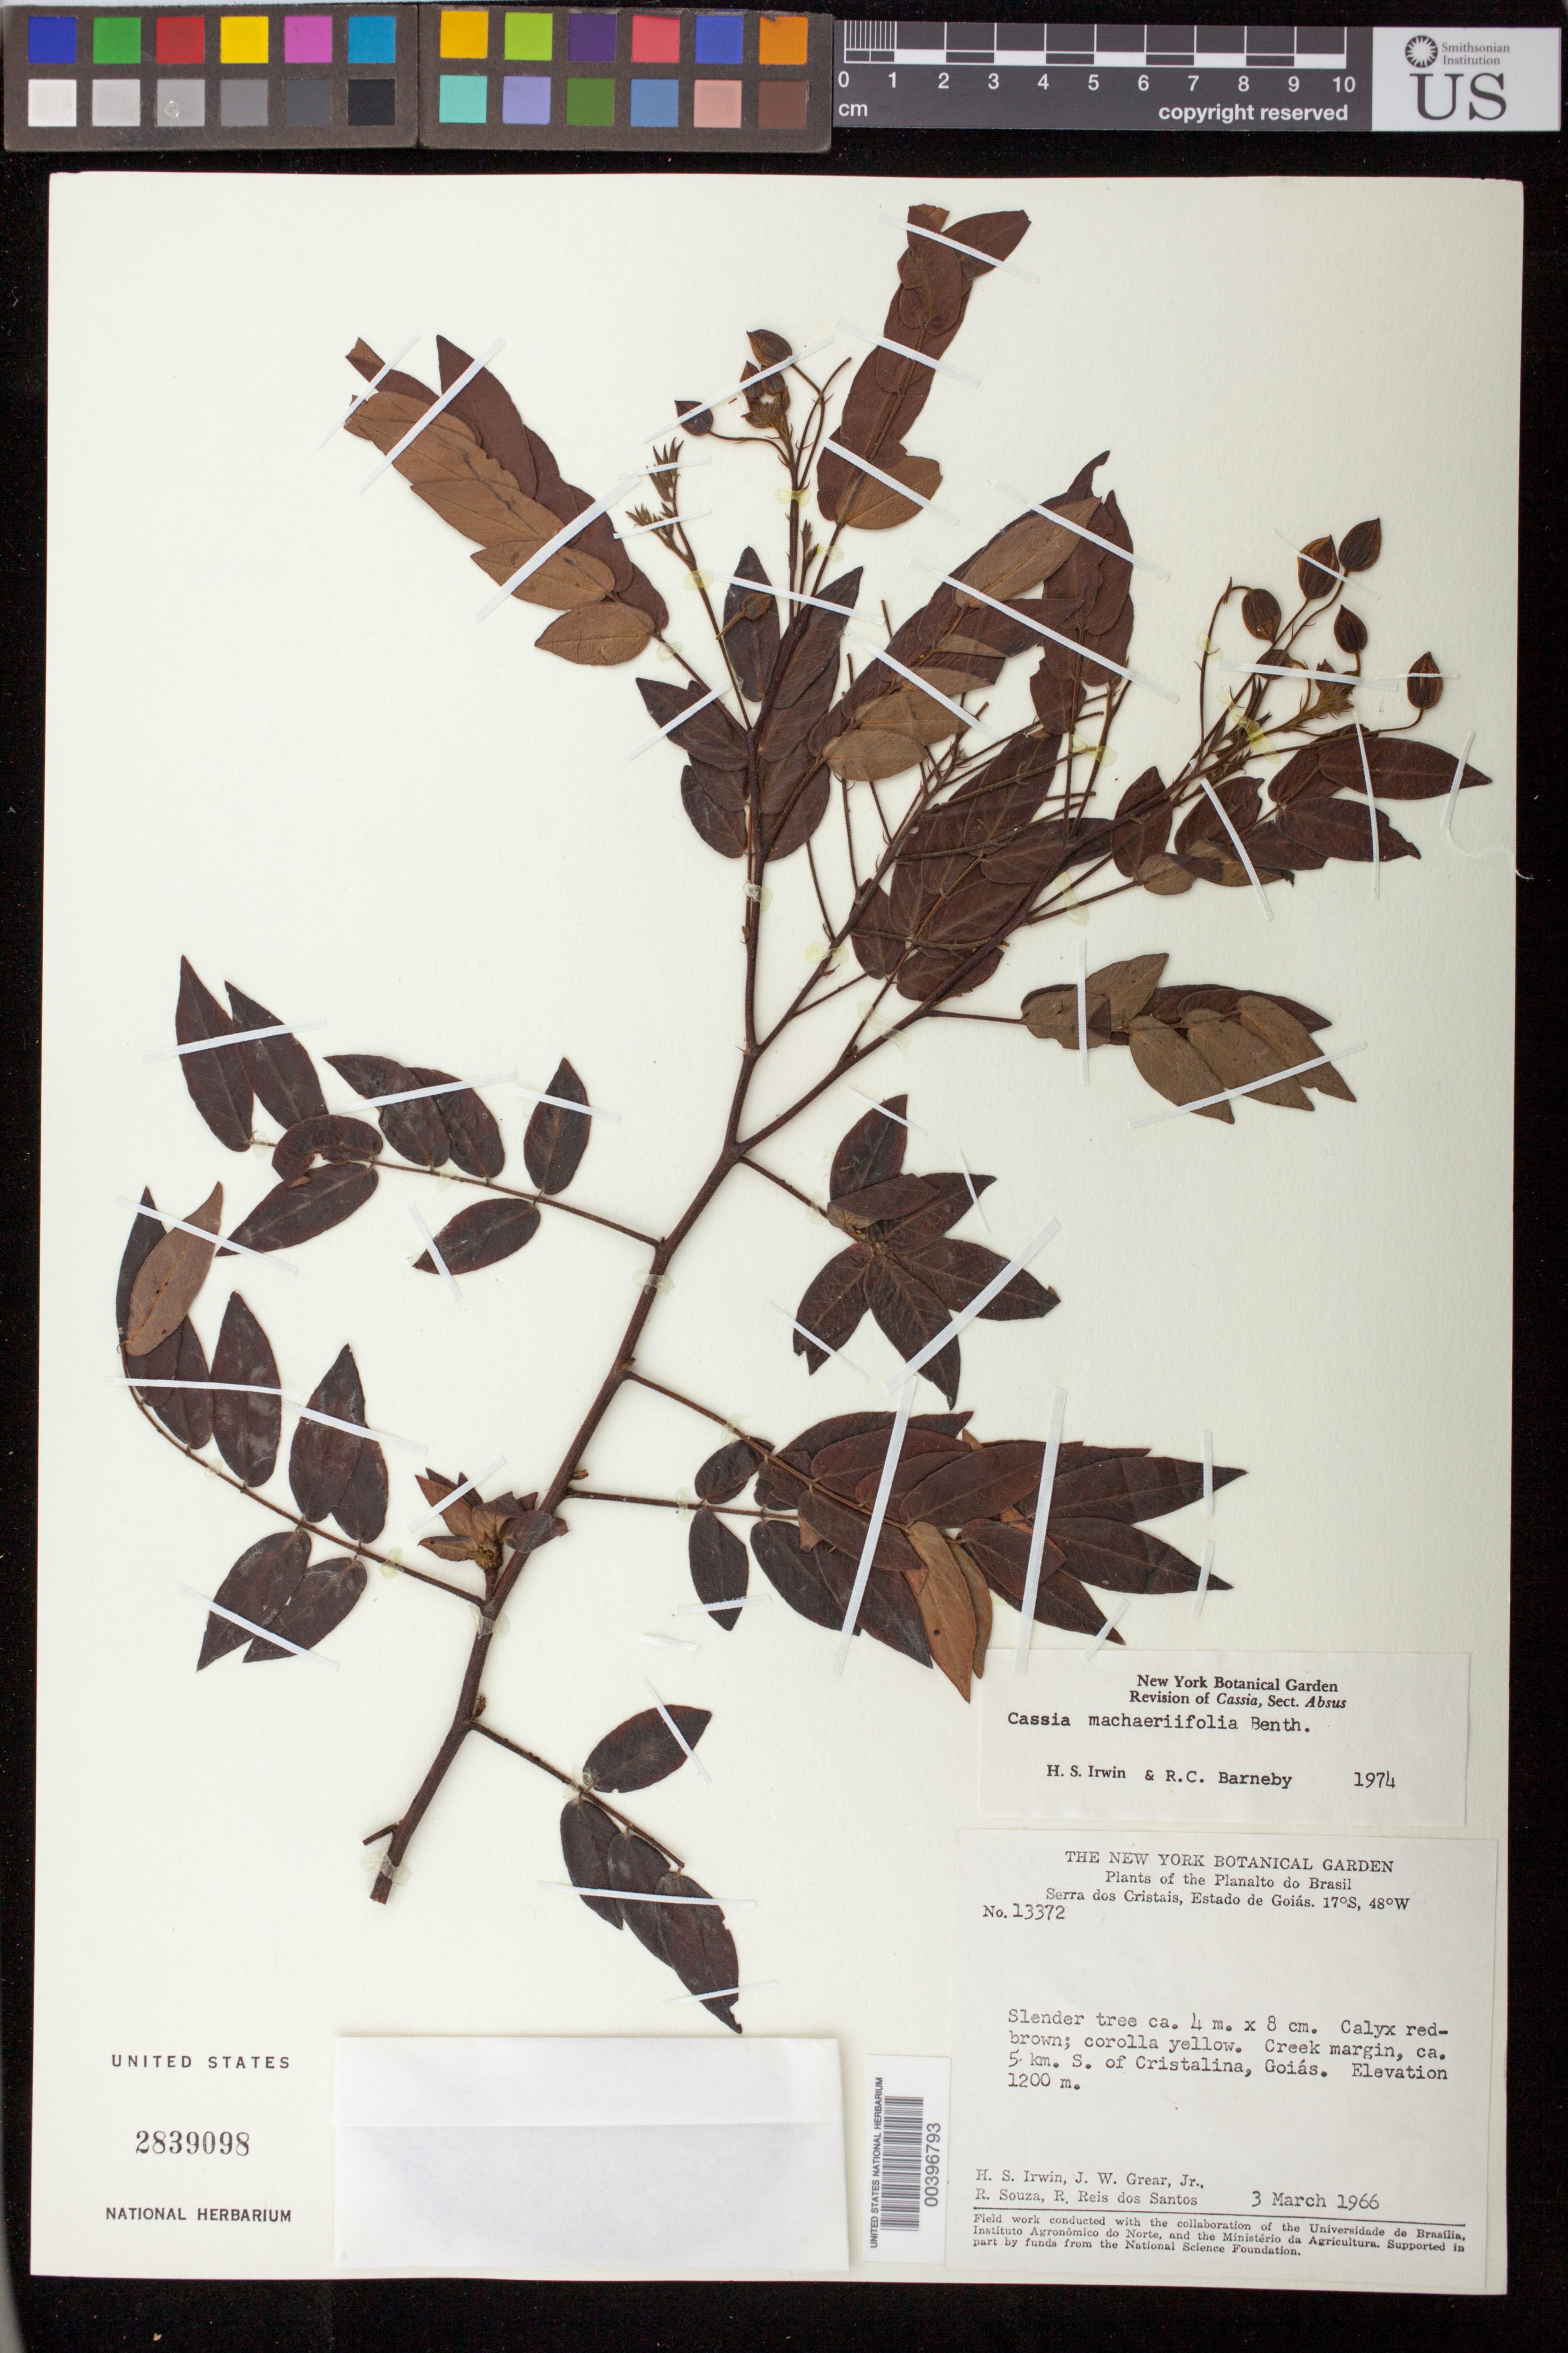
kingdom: Plantae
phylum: Tracheophyta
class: Magnoliopsida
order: Fabales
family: Fabaceae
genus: Chamaecrista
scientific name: Chamaecrista machaeriifolia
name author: (Benth.) H.S. Irwin & Barneby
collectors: H. Irwin, J. W. Grear, R. Souza & R. G. P. Santos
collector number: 13372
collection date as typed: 03 Mar 1966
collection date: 1966-03-03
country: Brazil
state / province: Goiás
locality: Ca. 5 km. S. of Cristalina; Planalto do Brasil, Serra dos Cristais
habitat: Creek margin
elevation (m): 1200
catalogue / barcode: US 2839098